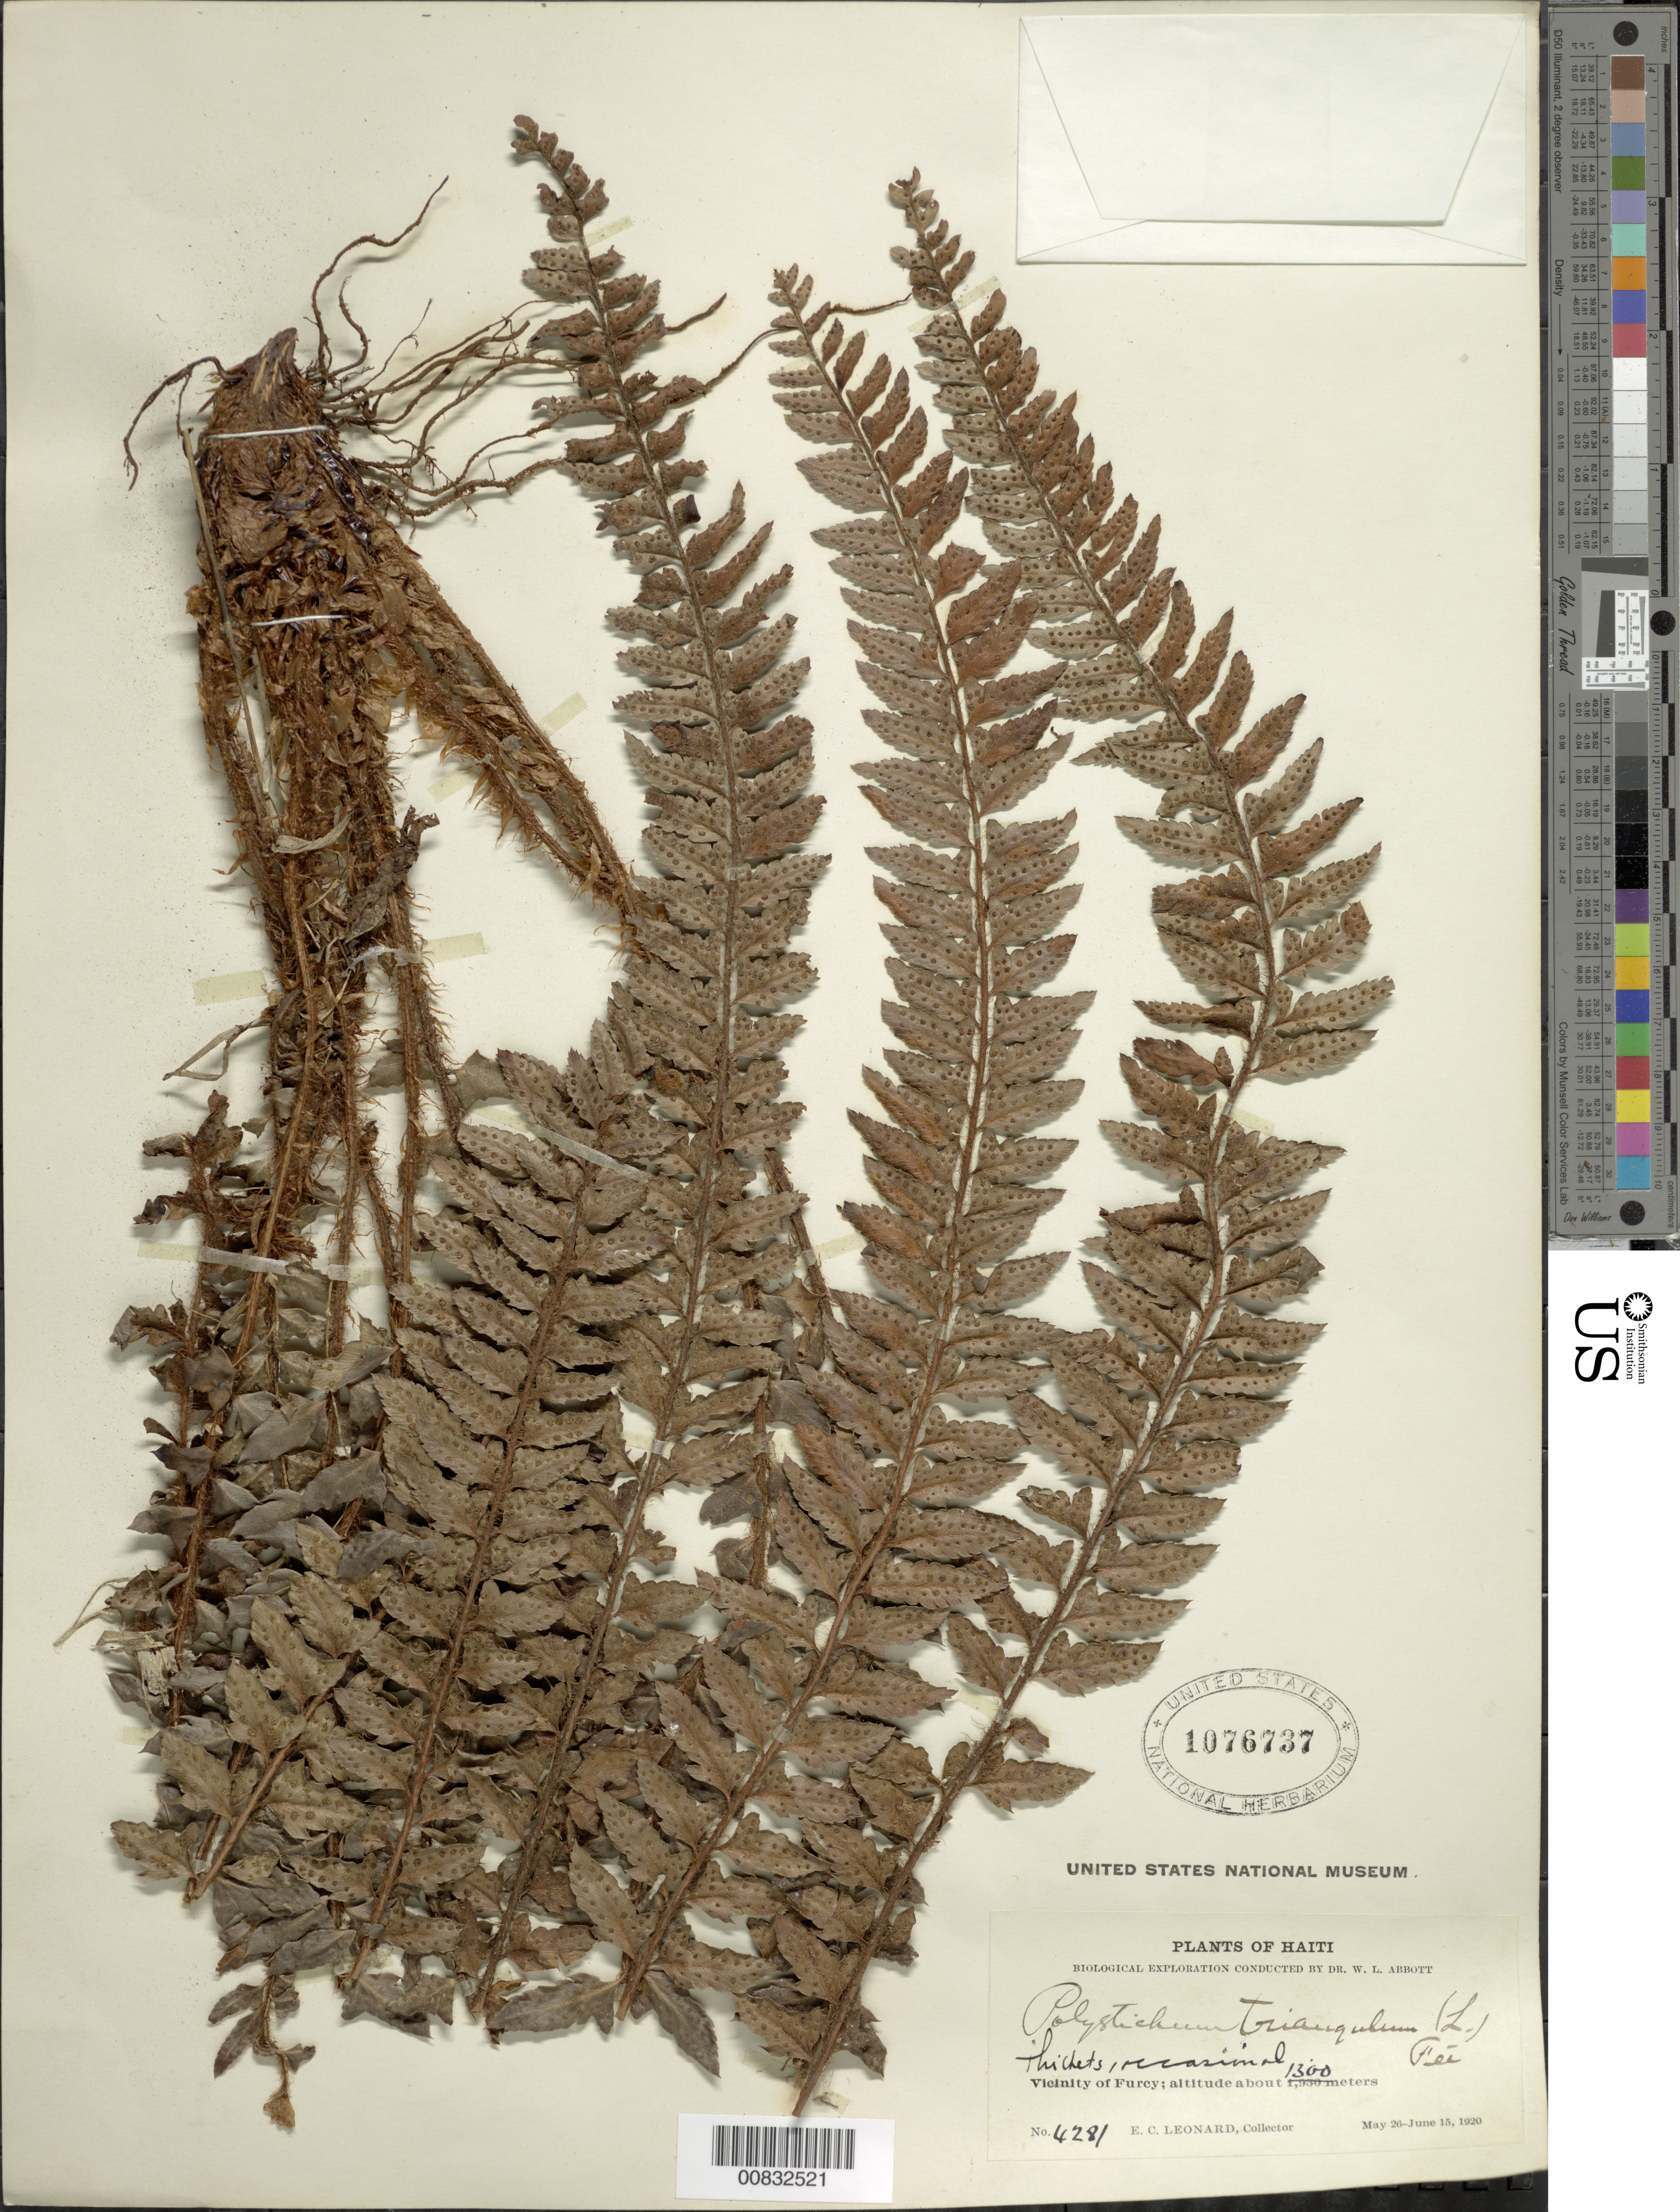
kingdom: Plantae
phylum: Tracheophyta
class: Polypodiopsida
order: Polypodiales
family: Dryopteridaceae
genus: Polystichum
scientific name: Polystichum triangulum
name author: (L.) Fée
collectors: E. C. Leonard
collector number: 4281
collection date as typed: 26 May 1920 to 15 Jun 1920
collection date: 1920-05-26/1920-06-15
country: Haiti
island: Hispaniola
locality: Furcy vicinity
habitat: Thickets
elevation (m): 1300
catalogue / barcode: US 1076737